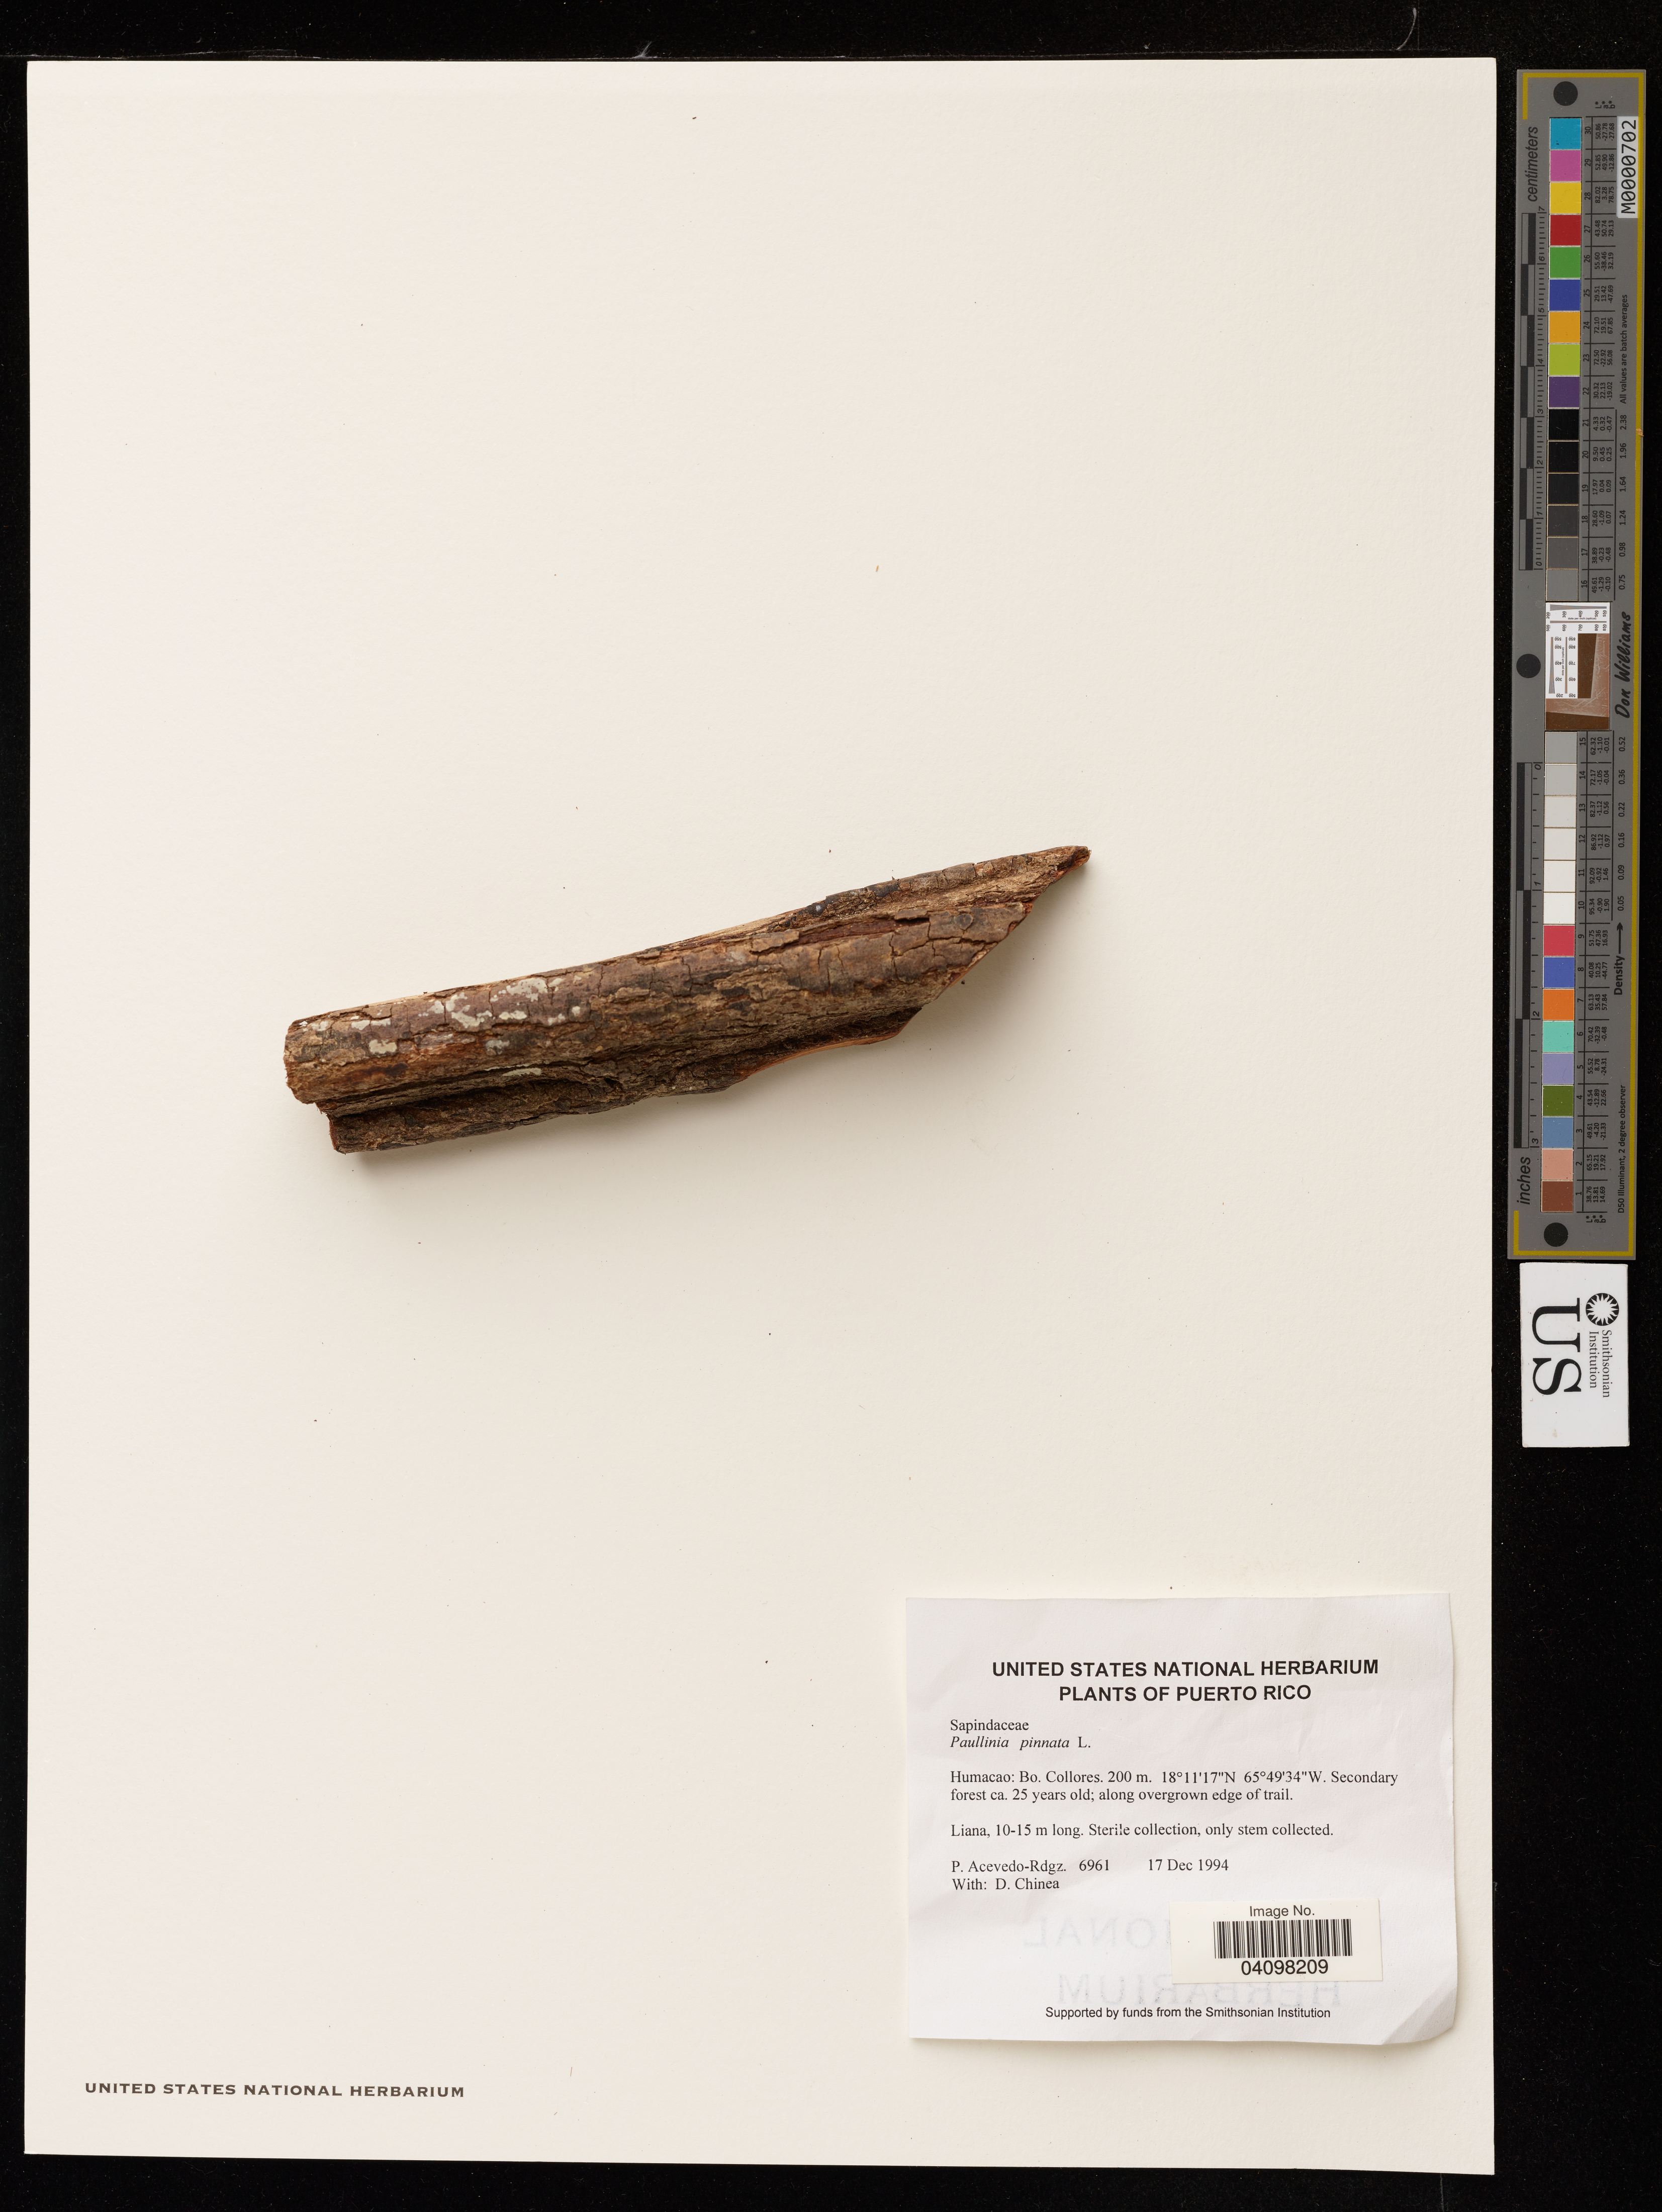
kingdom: Plantae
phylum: Tracheophyta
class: Magnoliopsida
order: Sapindales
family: Sapindaceae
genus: Paullinia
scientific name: Paullinia pinnata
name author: L.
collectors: P. Acevedo-Rodr. & D. Chinea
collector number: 6961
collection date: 1994-12-17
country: Puerto Rico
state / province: Humacao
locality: Bo. Collores.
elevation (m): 200